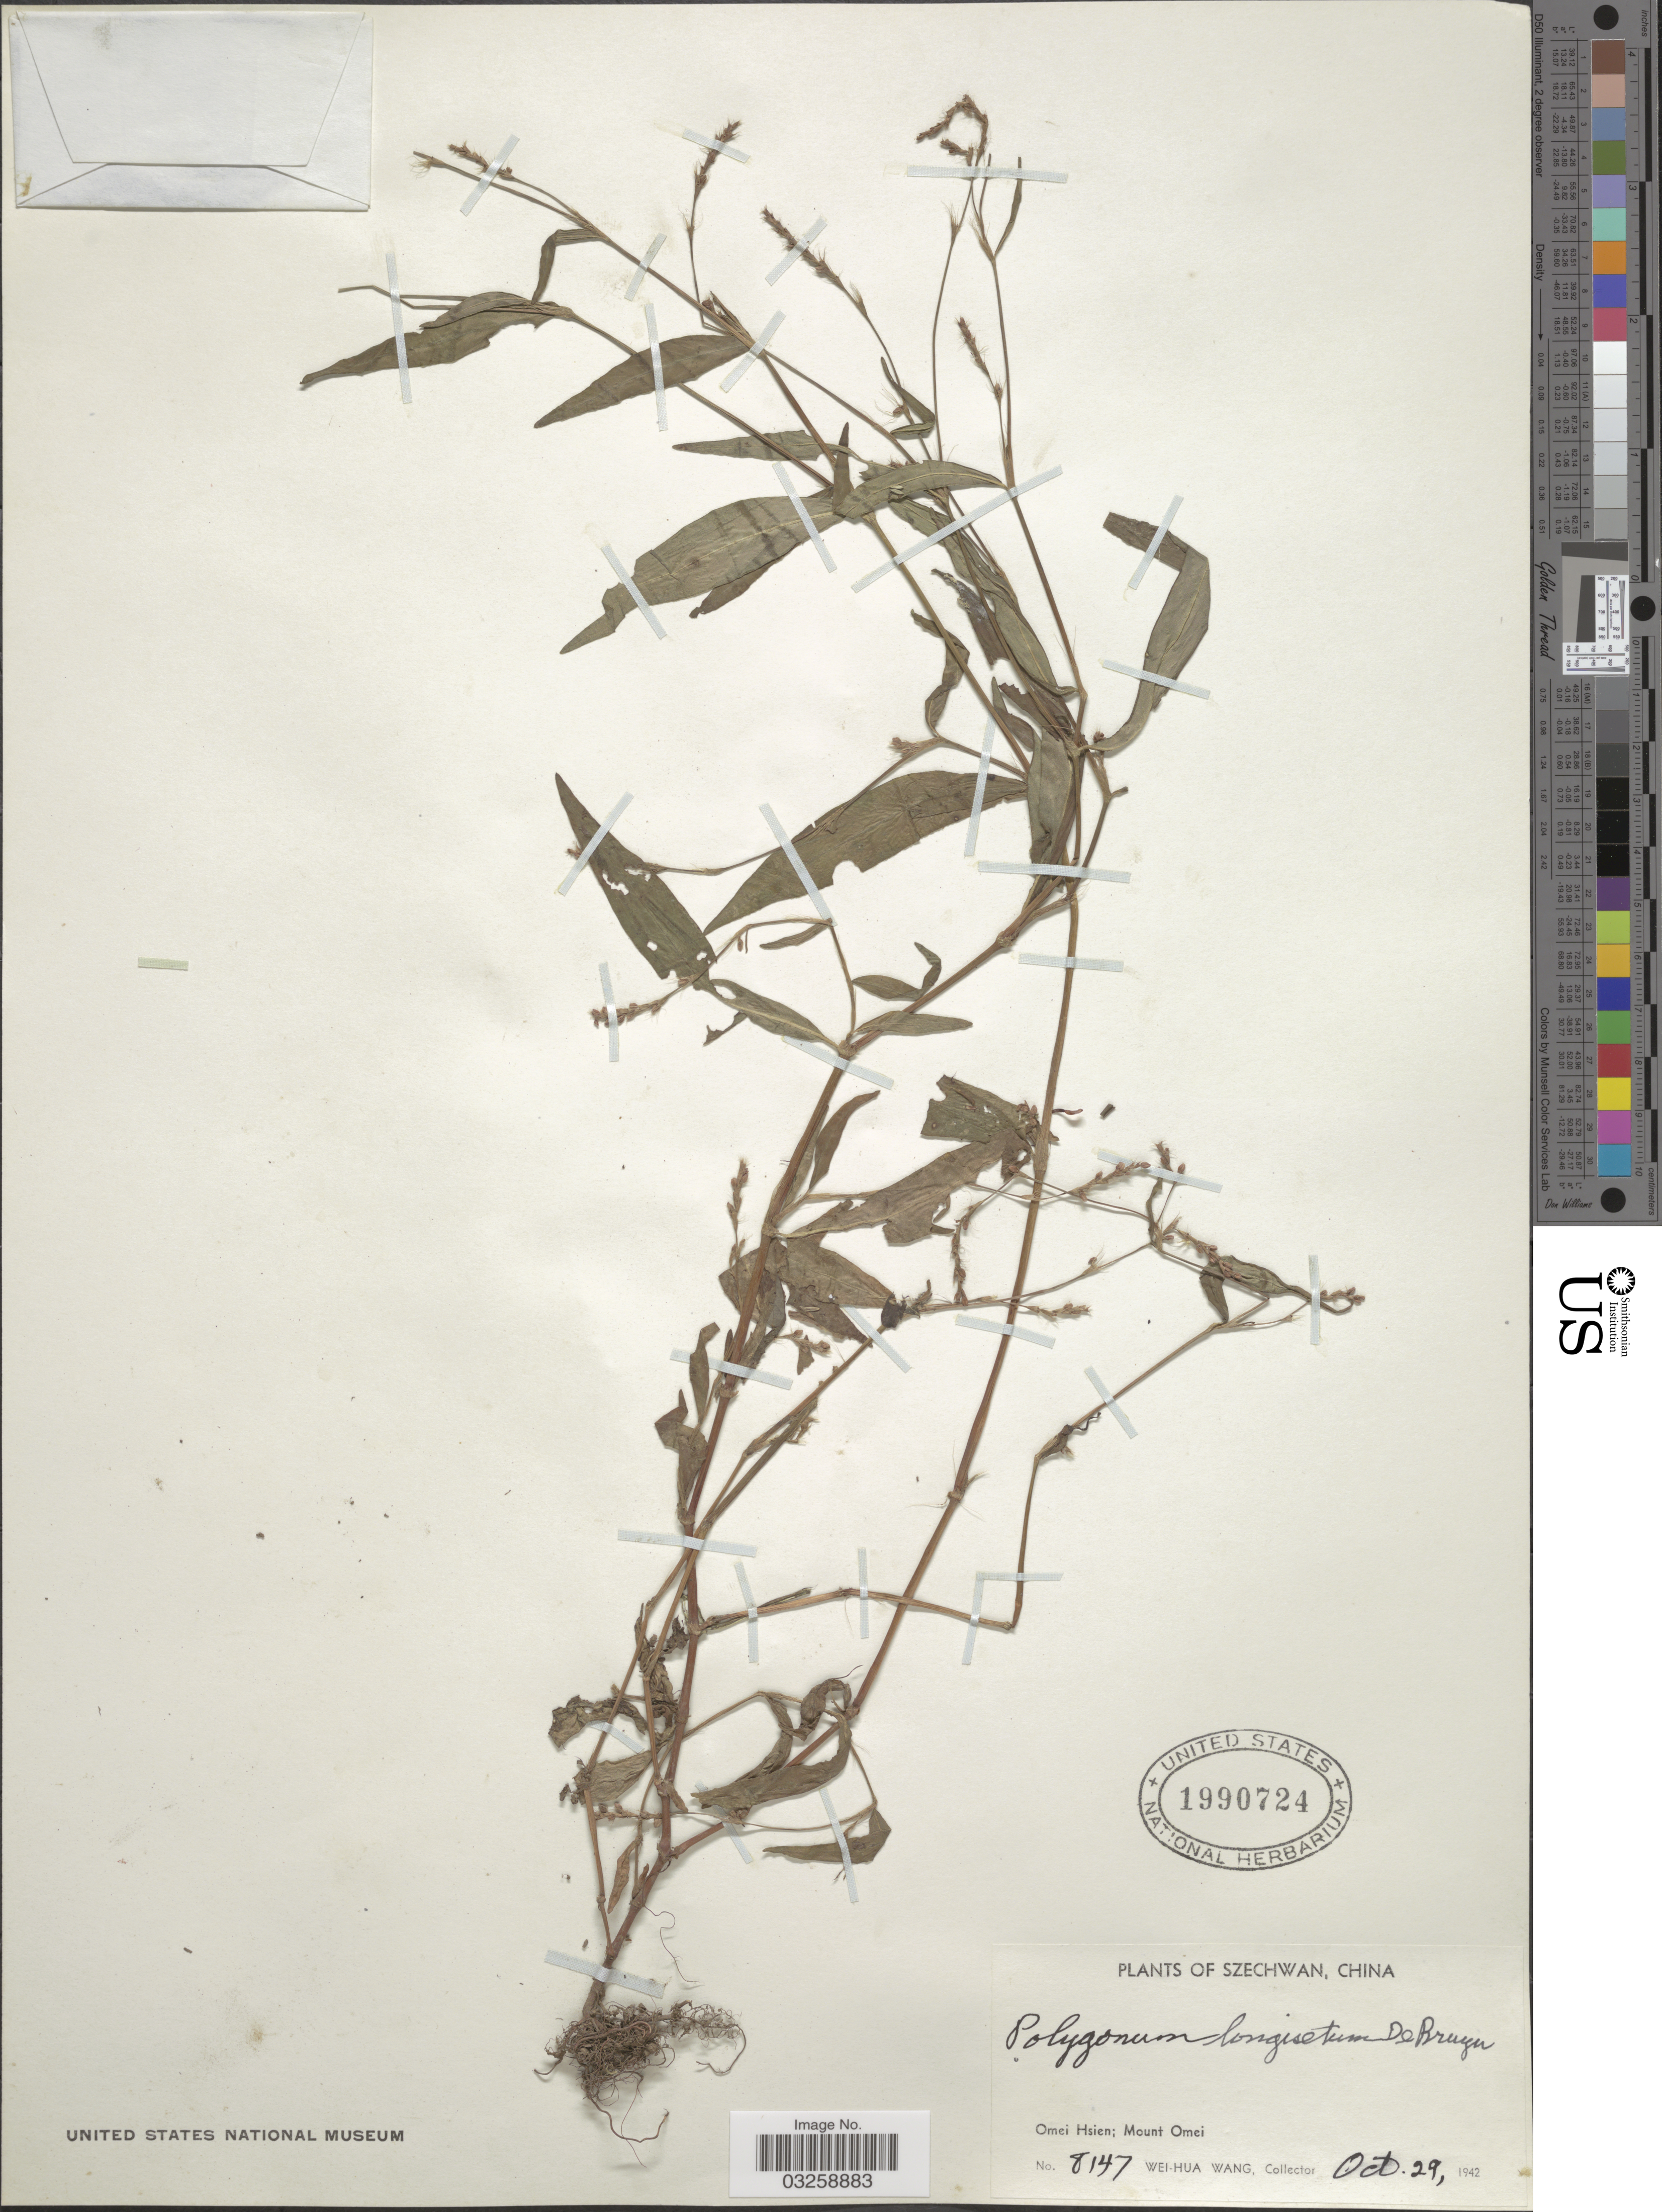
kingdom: Plantae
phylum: Tracheophyta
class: Magnoliopsida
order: Caryophyllales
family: Polygonaceae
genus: Polygonum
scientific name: Polygonum longisetum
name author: Bruijn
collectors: W. Wang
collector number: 8147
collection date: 1942-10-29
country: China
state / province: Sichuan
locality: Szechwan. Omei Hsien; Mount Omei.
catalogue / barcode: US 1990724